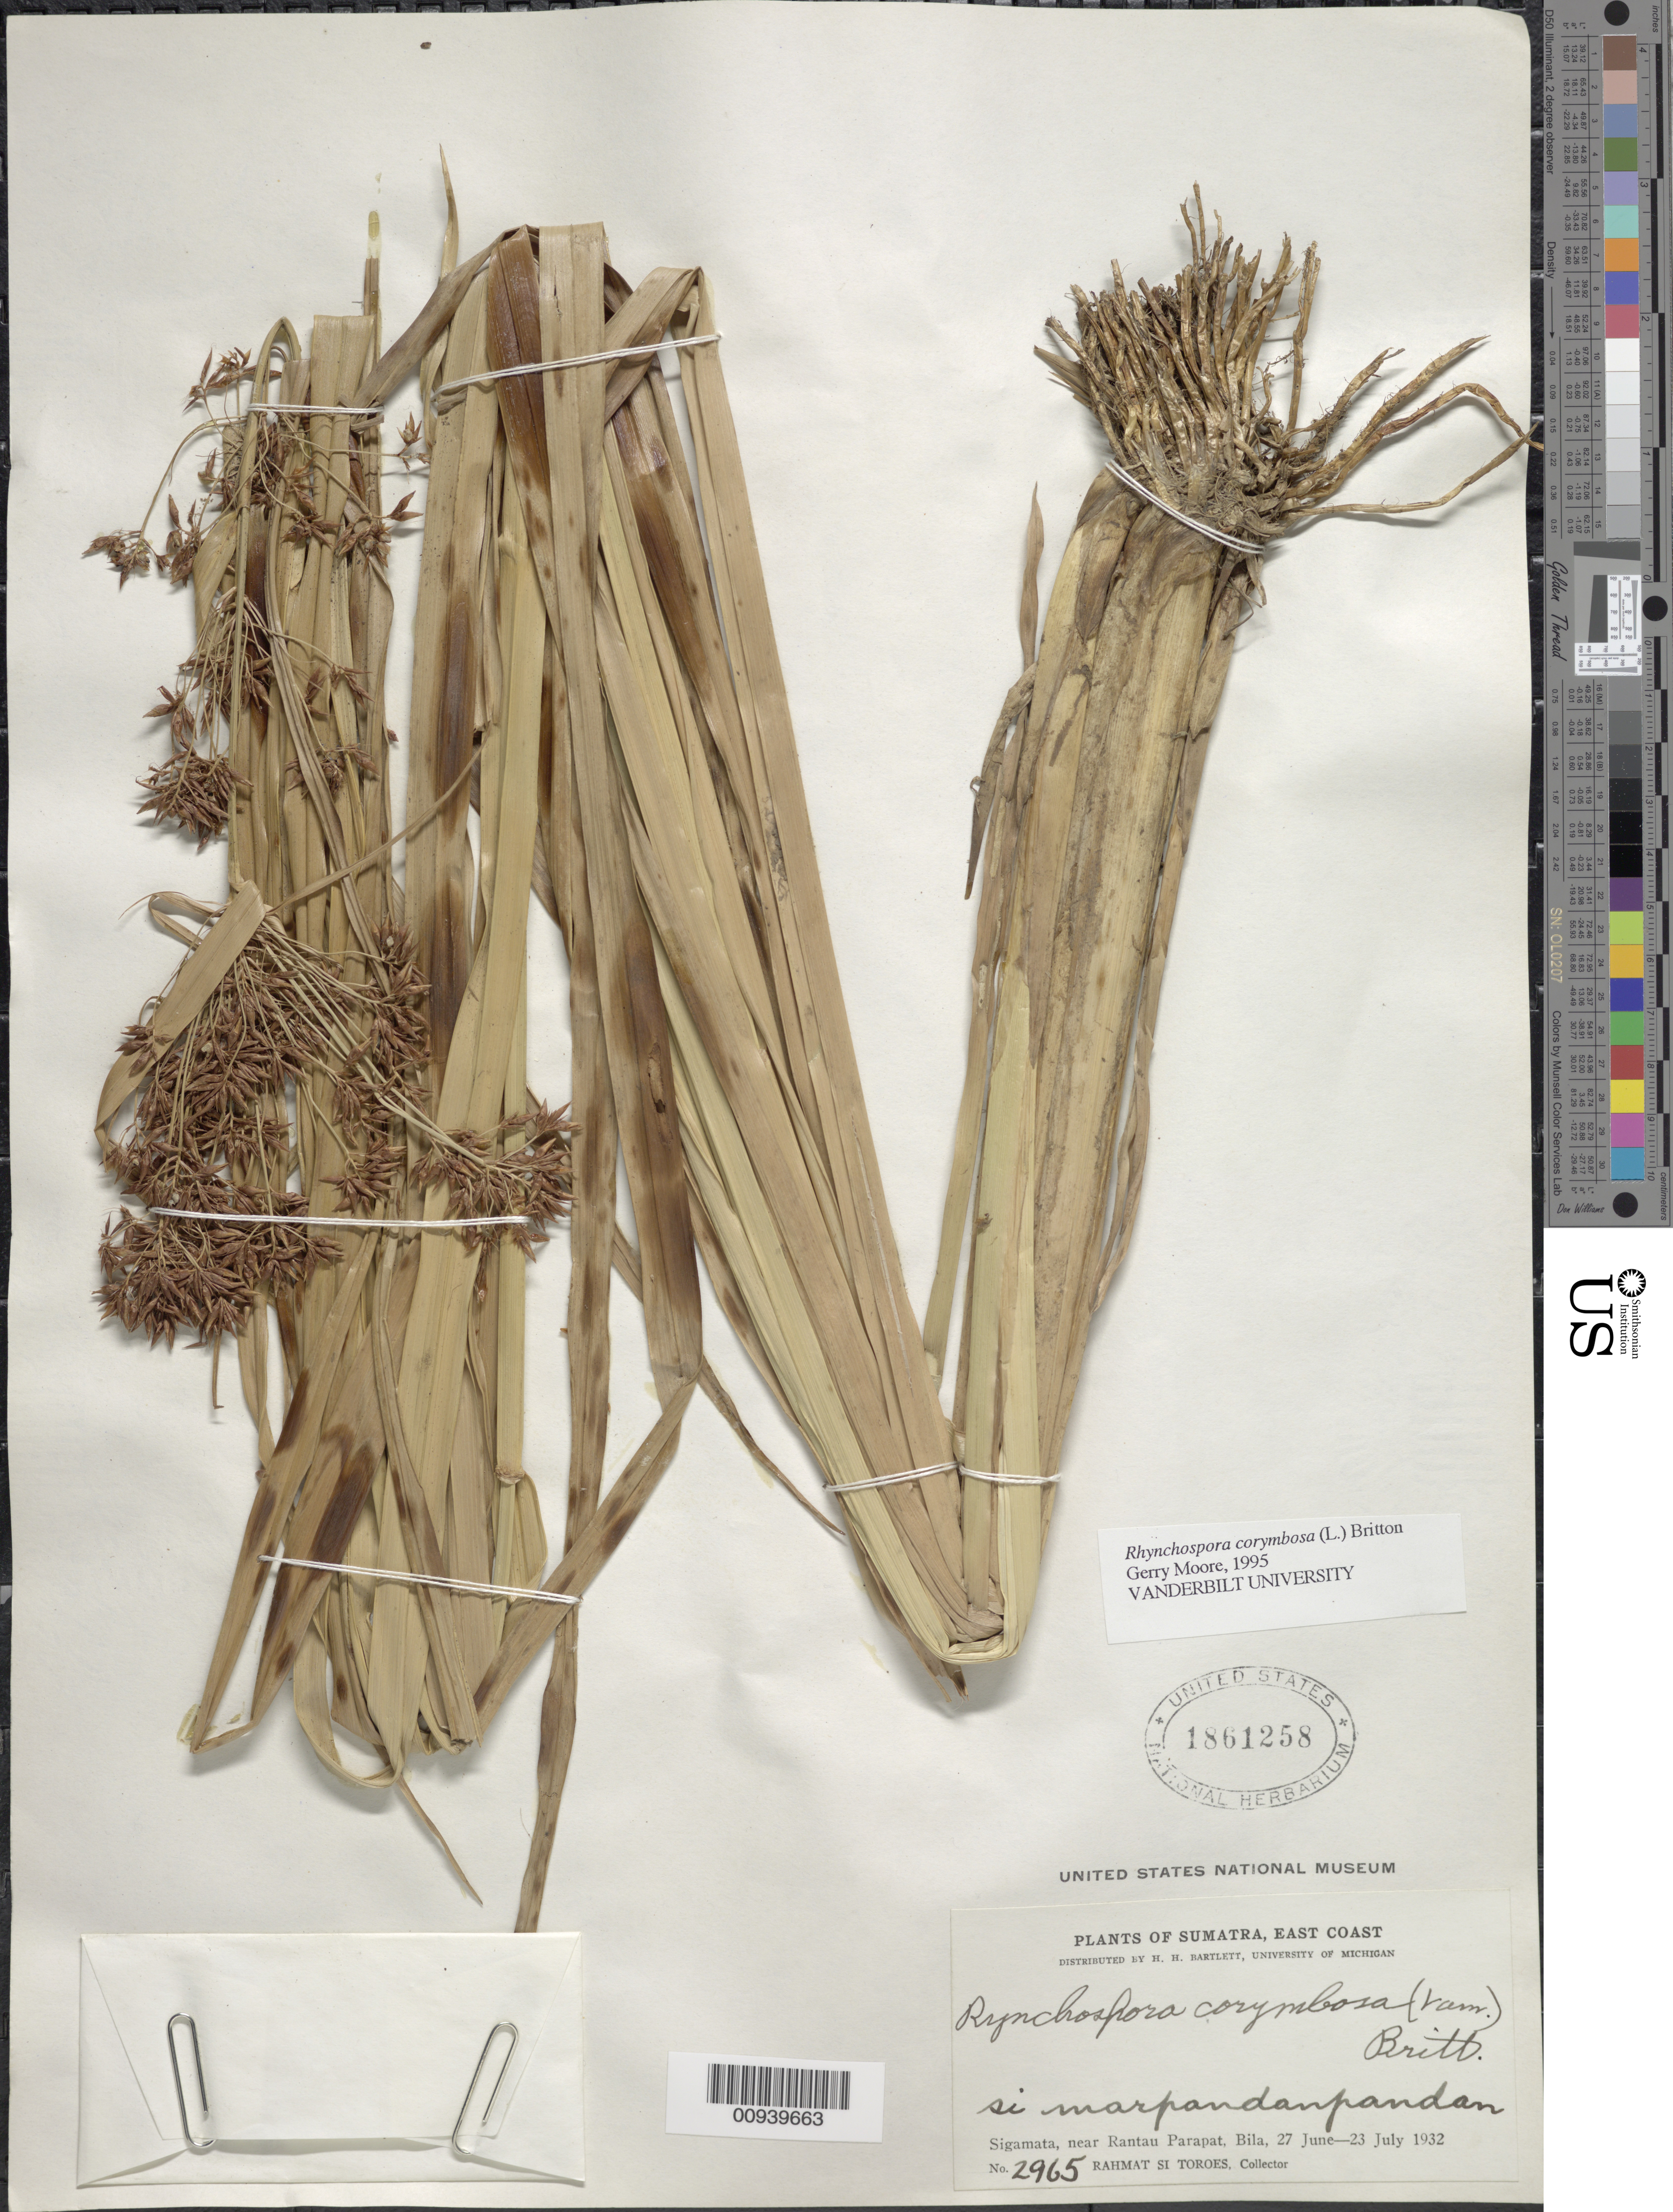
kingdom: Plantae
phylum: Tracheophyta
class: Liliopsida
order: Poales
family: Cyperaceae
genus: Rhynchospora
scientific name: Rhynchospora corymbosa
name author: (L.) Britton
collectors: Rahmat Si Boeea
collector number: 2965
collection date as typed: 27 Jun 1932 to 23 Jul 1932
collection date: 1932-06-27/1932-07-23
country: Indonesia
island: Sumatra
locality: Sigamata, near Rantau parapat, Bila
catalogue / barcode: US 1861258